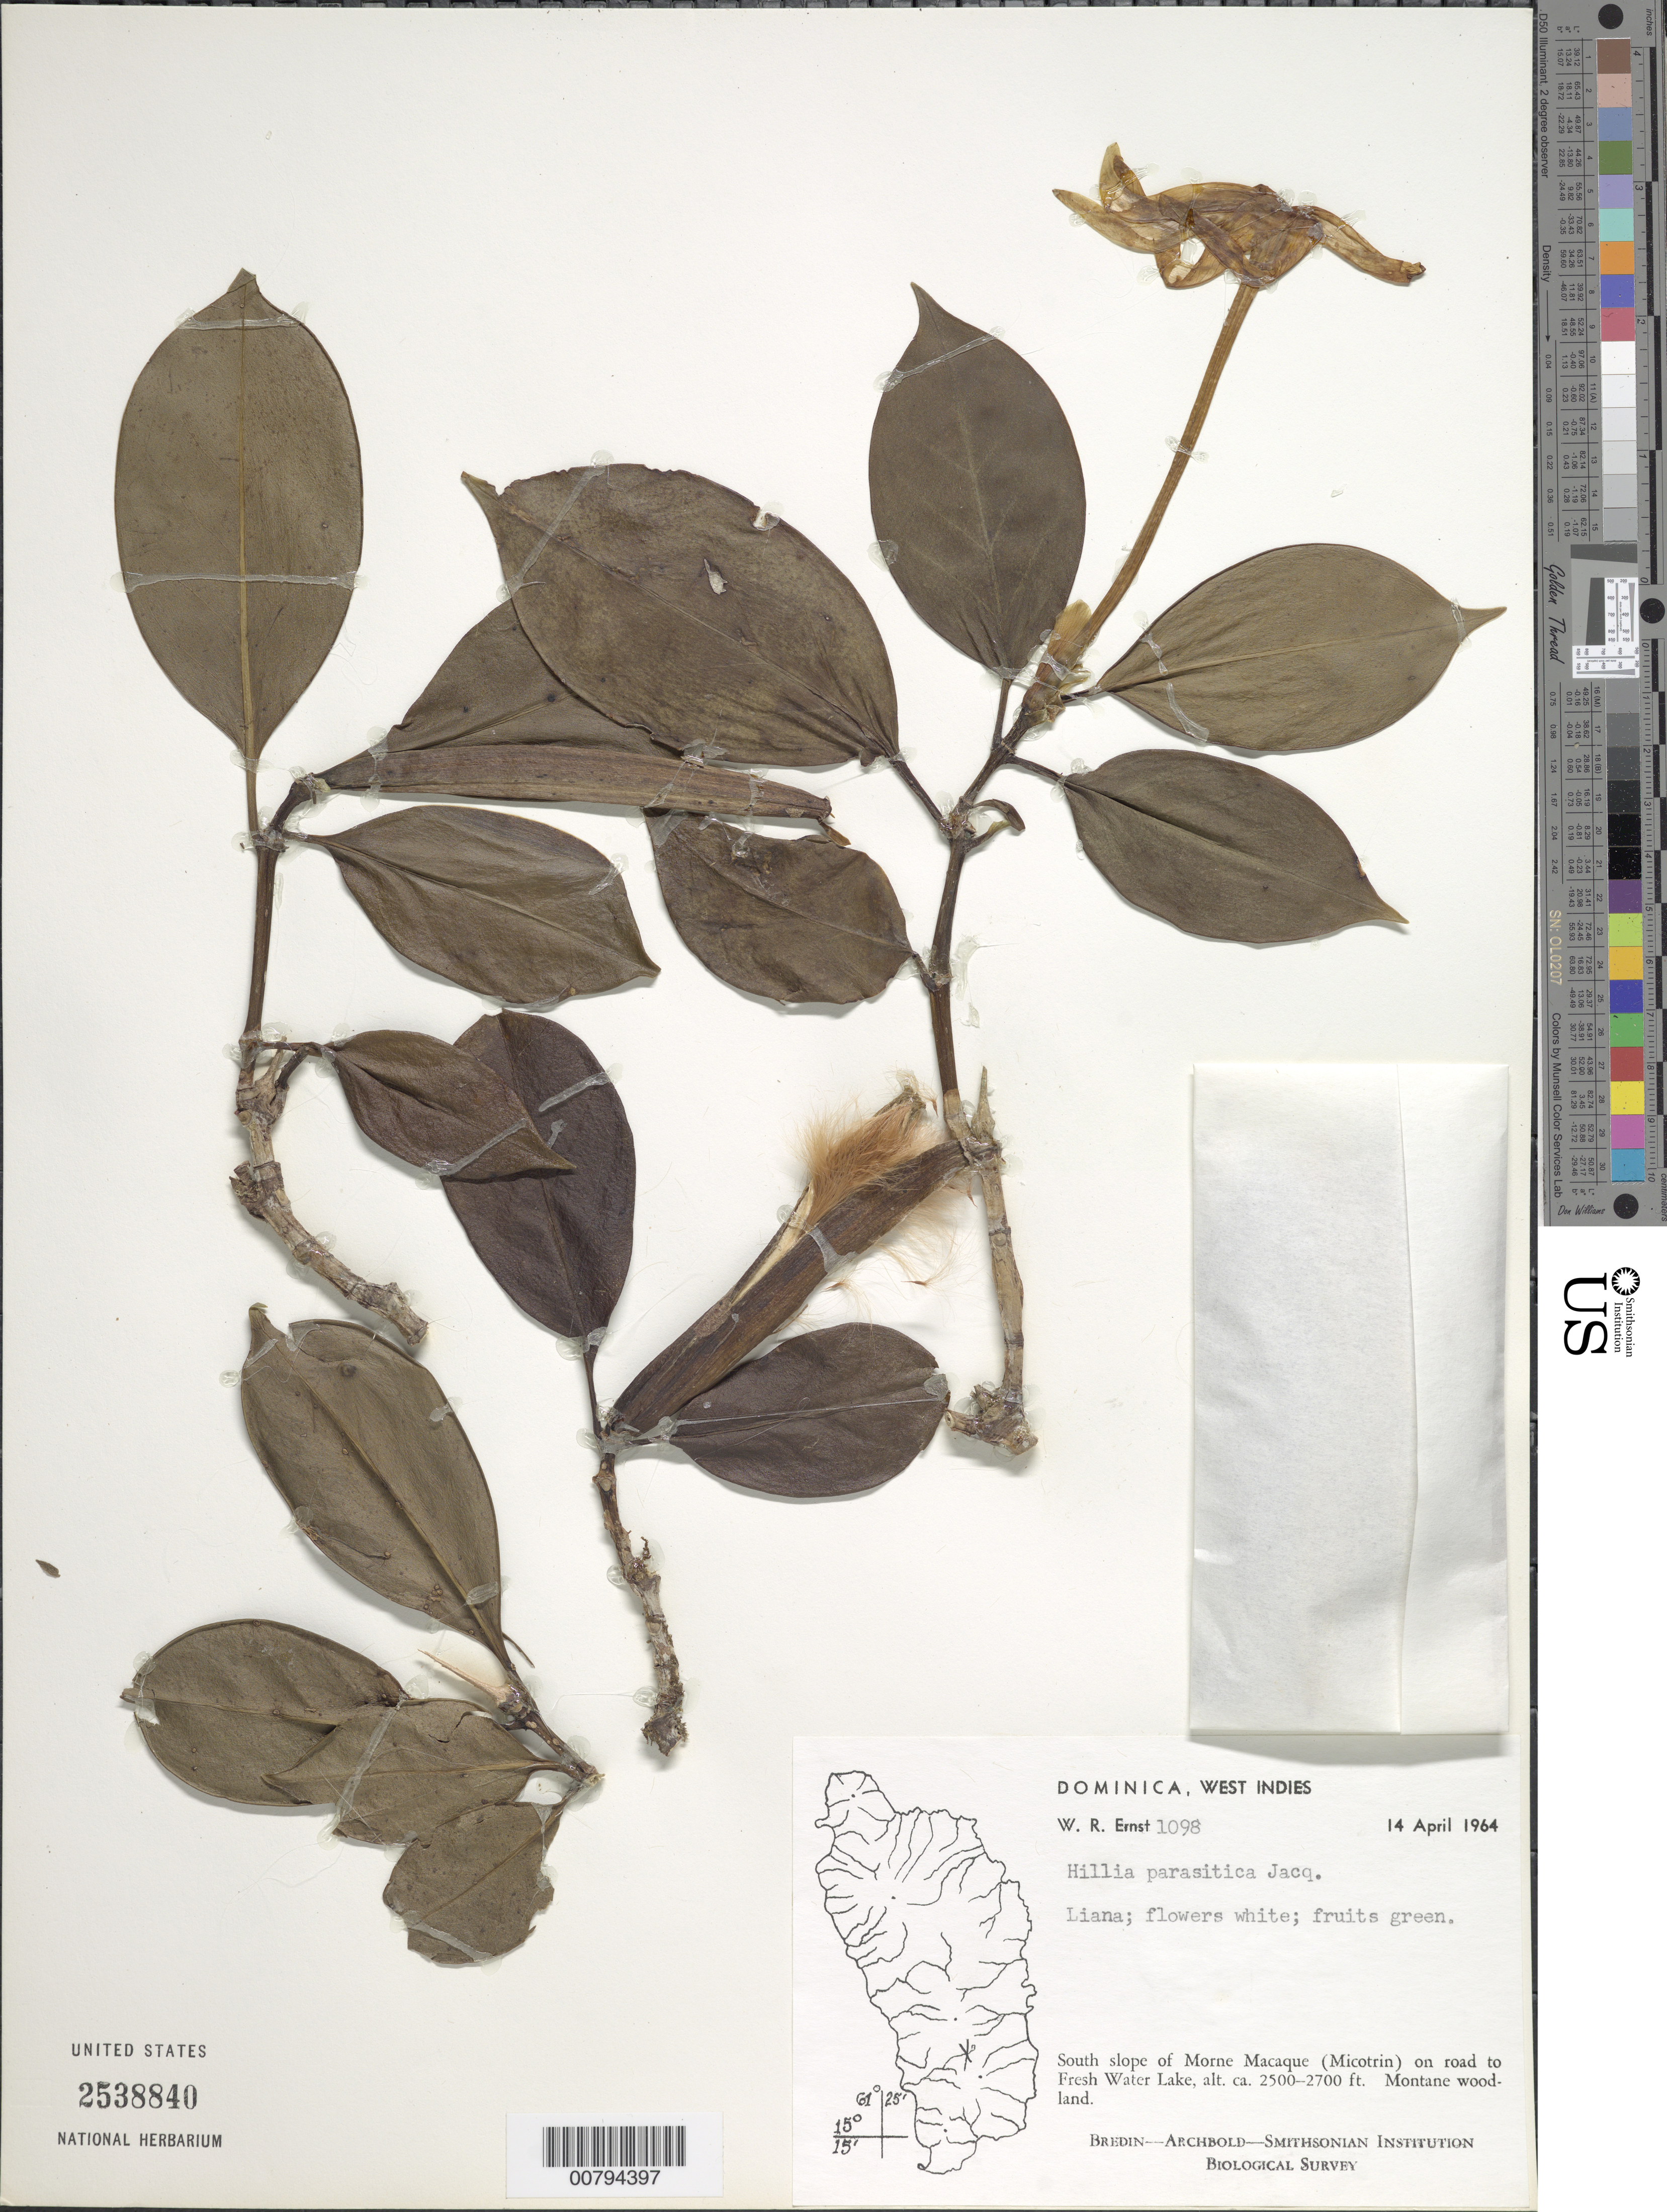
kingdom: Plantae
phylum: Tracheophyta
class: Magnoliopsida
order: Gentianales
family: Rubiaceae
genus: Hillia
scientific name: Hillia parasitica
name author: Jacq.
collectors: W. R. Ernst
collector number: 1098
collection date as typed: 14 Apr 1964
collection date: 1964-04-14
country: Dominica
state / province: St. George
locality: South slope of Morne Macaque (Micotrin) on road to Fresh Water Lake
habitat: Montane woodland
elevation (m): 762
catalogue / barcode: US 2538840